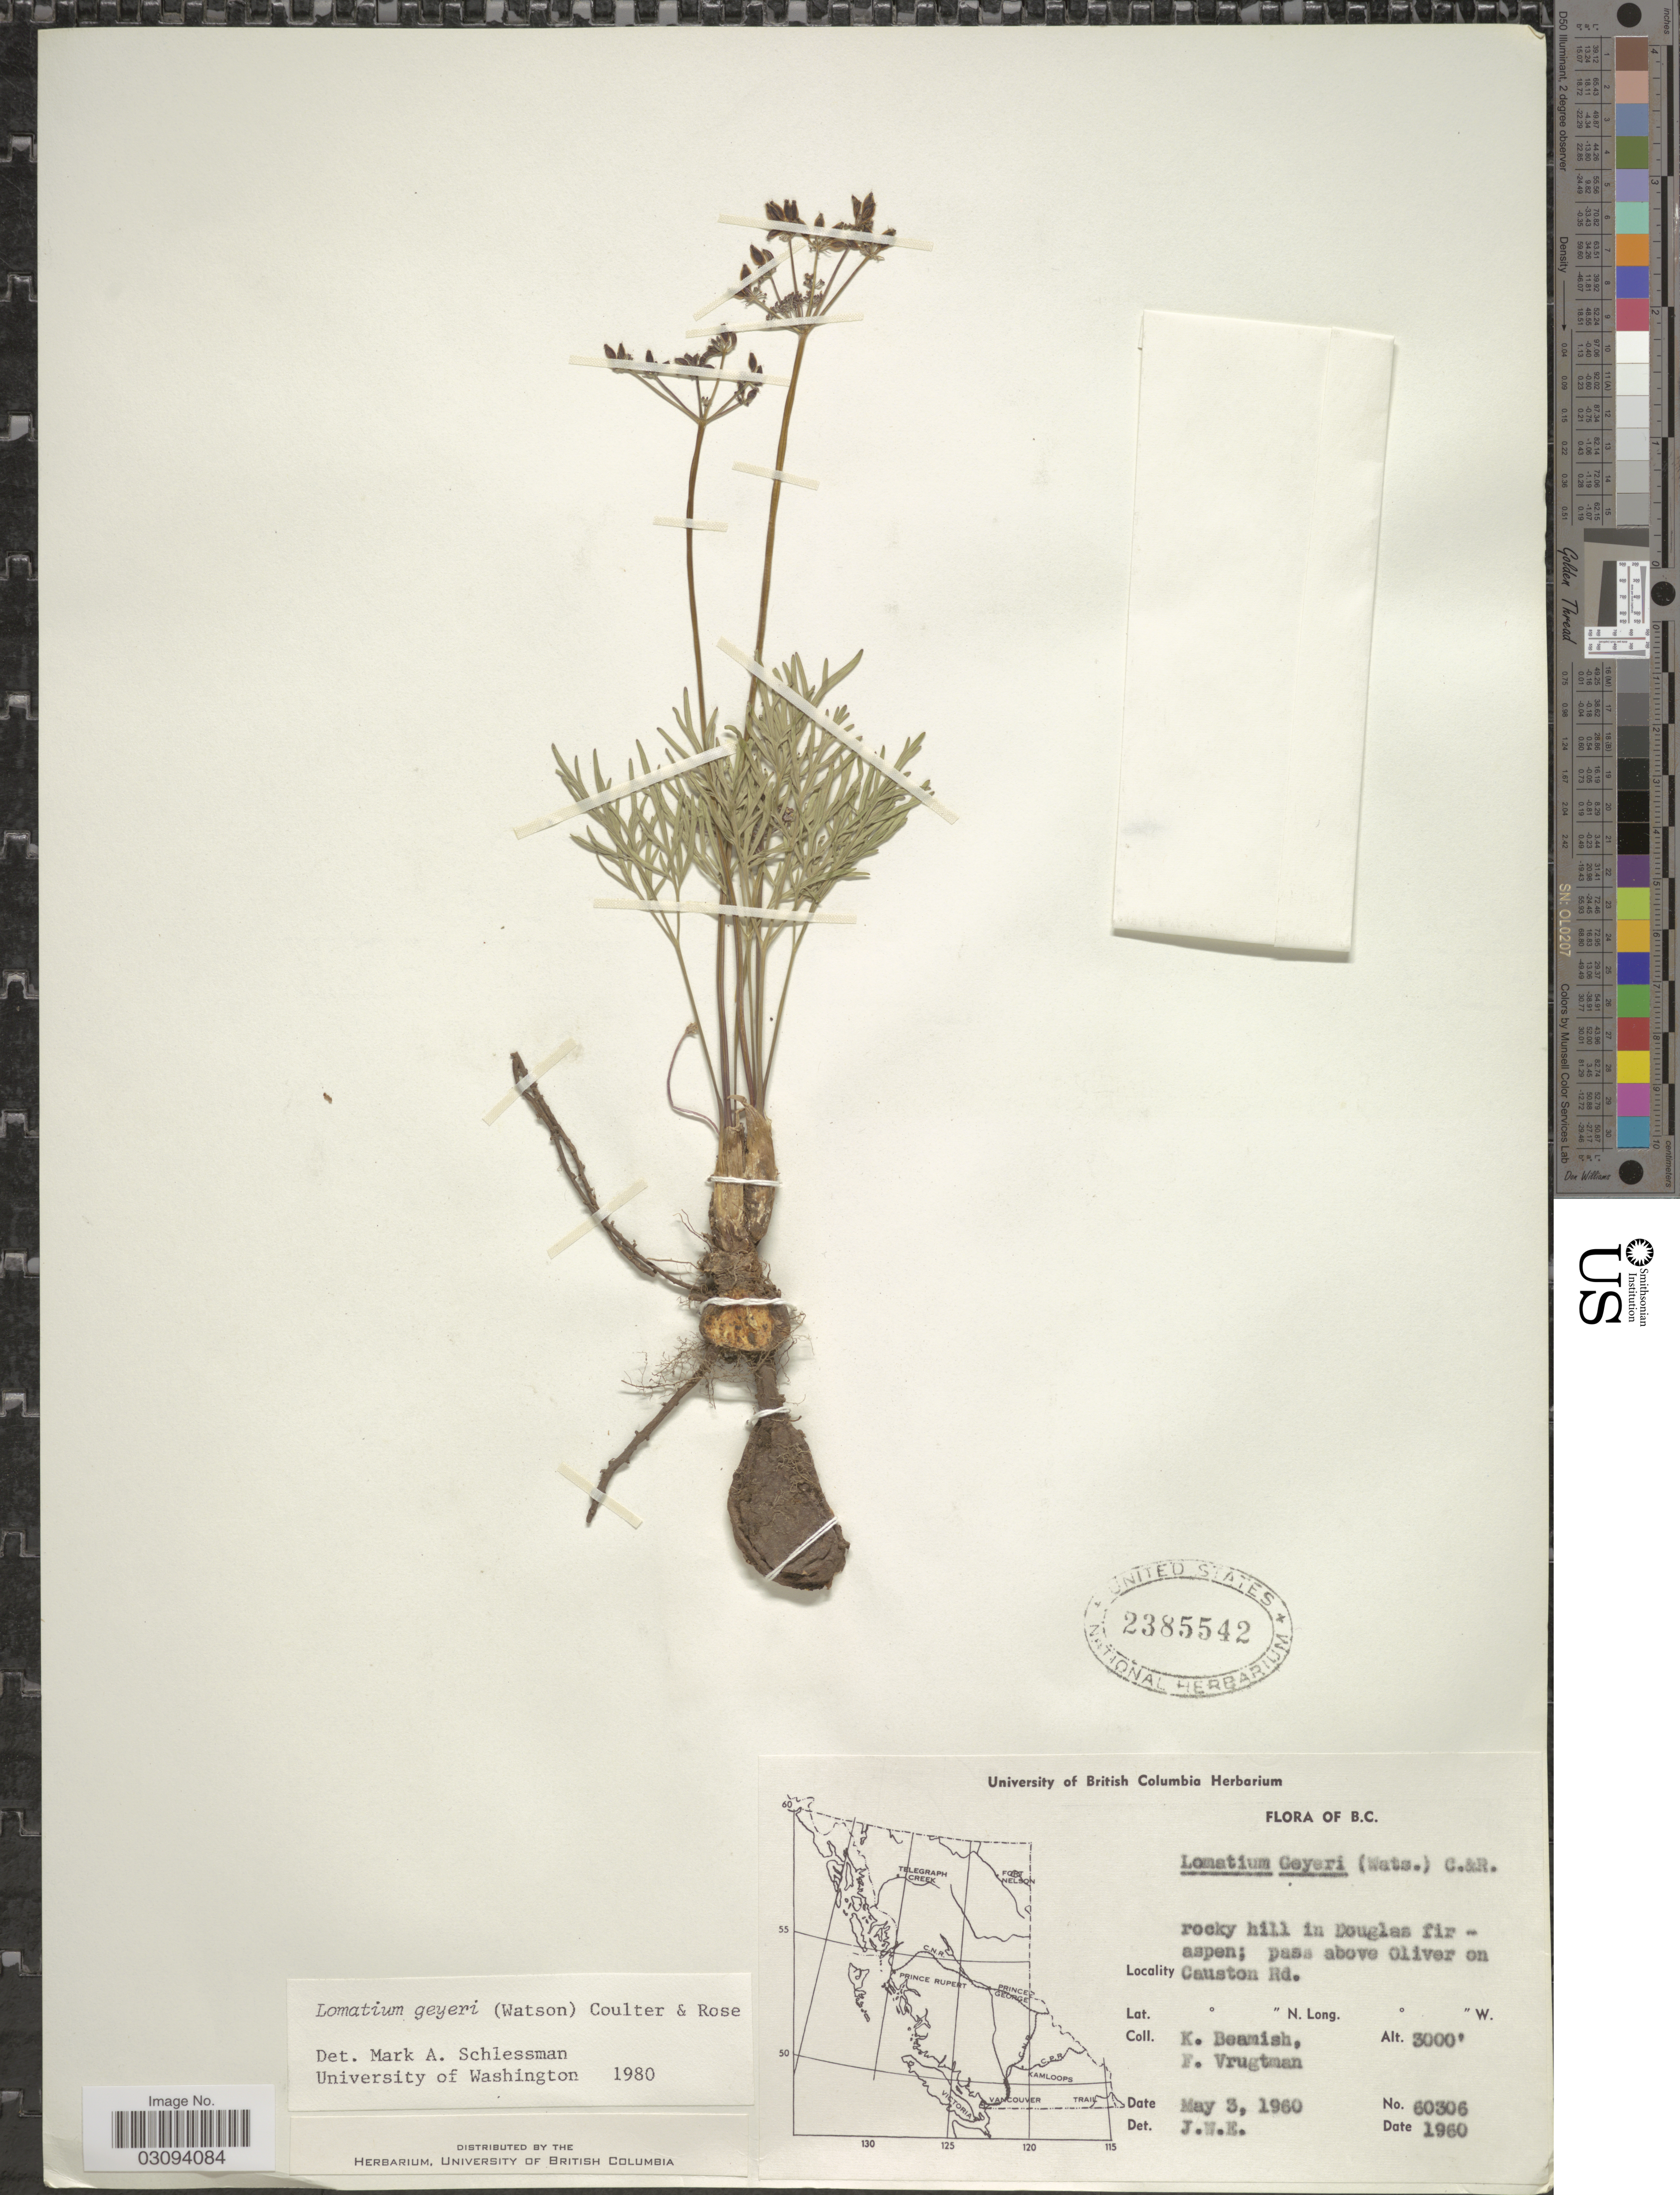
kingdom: Plantae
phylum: Tracheophyta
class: Magnoliopsida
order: Apiales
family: Apiaceae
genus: Lomatium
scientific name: Lomatium geyeri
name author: (S. Watson) J.M. Coult. & Rose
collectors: K. Beamish & F. Vrugtman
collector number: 60306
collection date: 1960-05-03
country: Canada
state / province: British Columbia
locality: B.C. Pass above Oliver on Causton Rd.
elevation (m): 914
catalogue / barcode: US 2385542